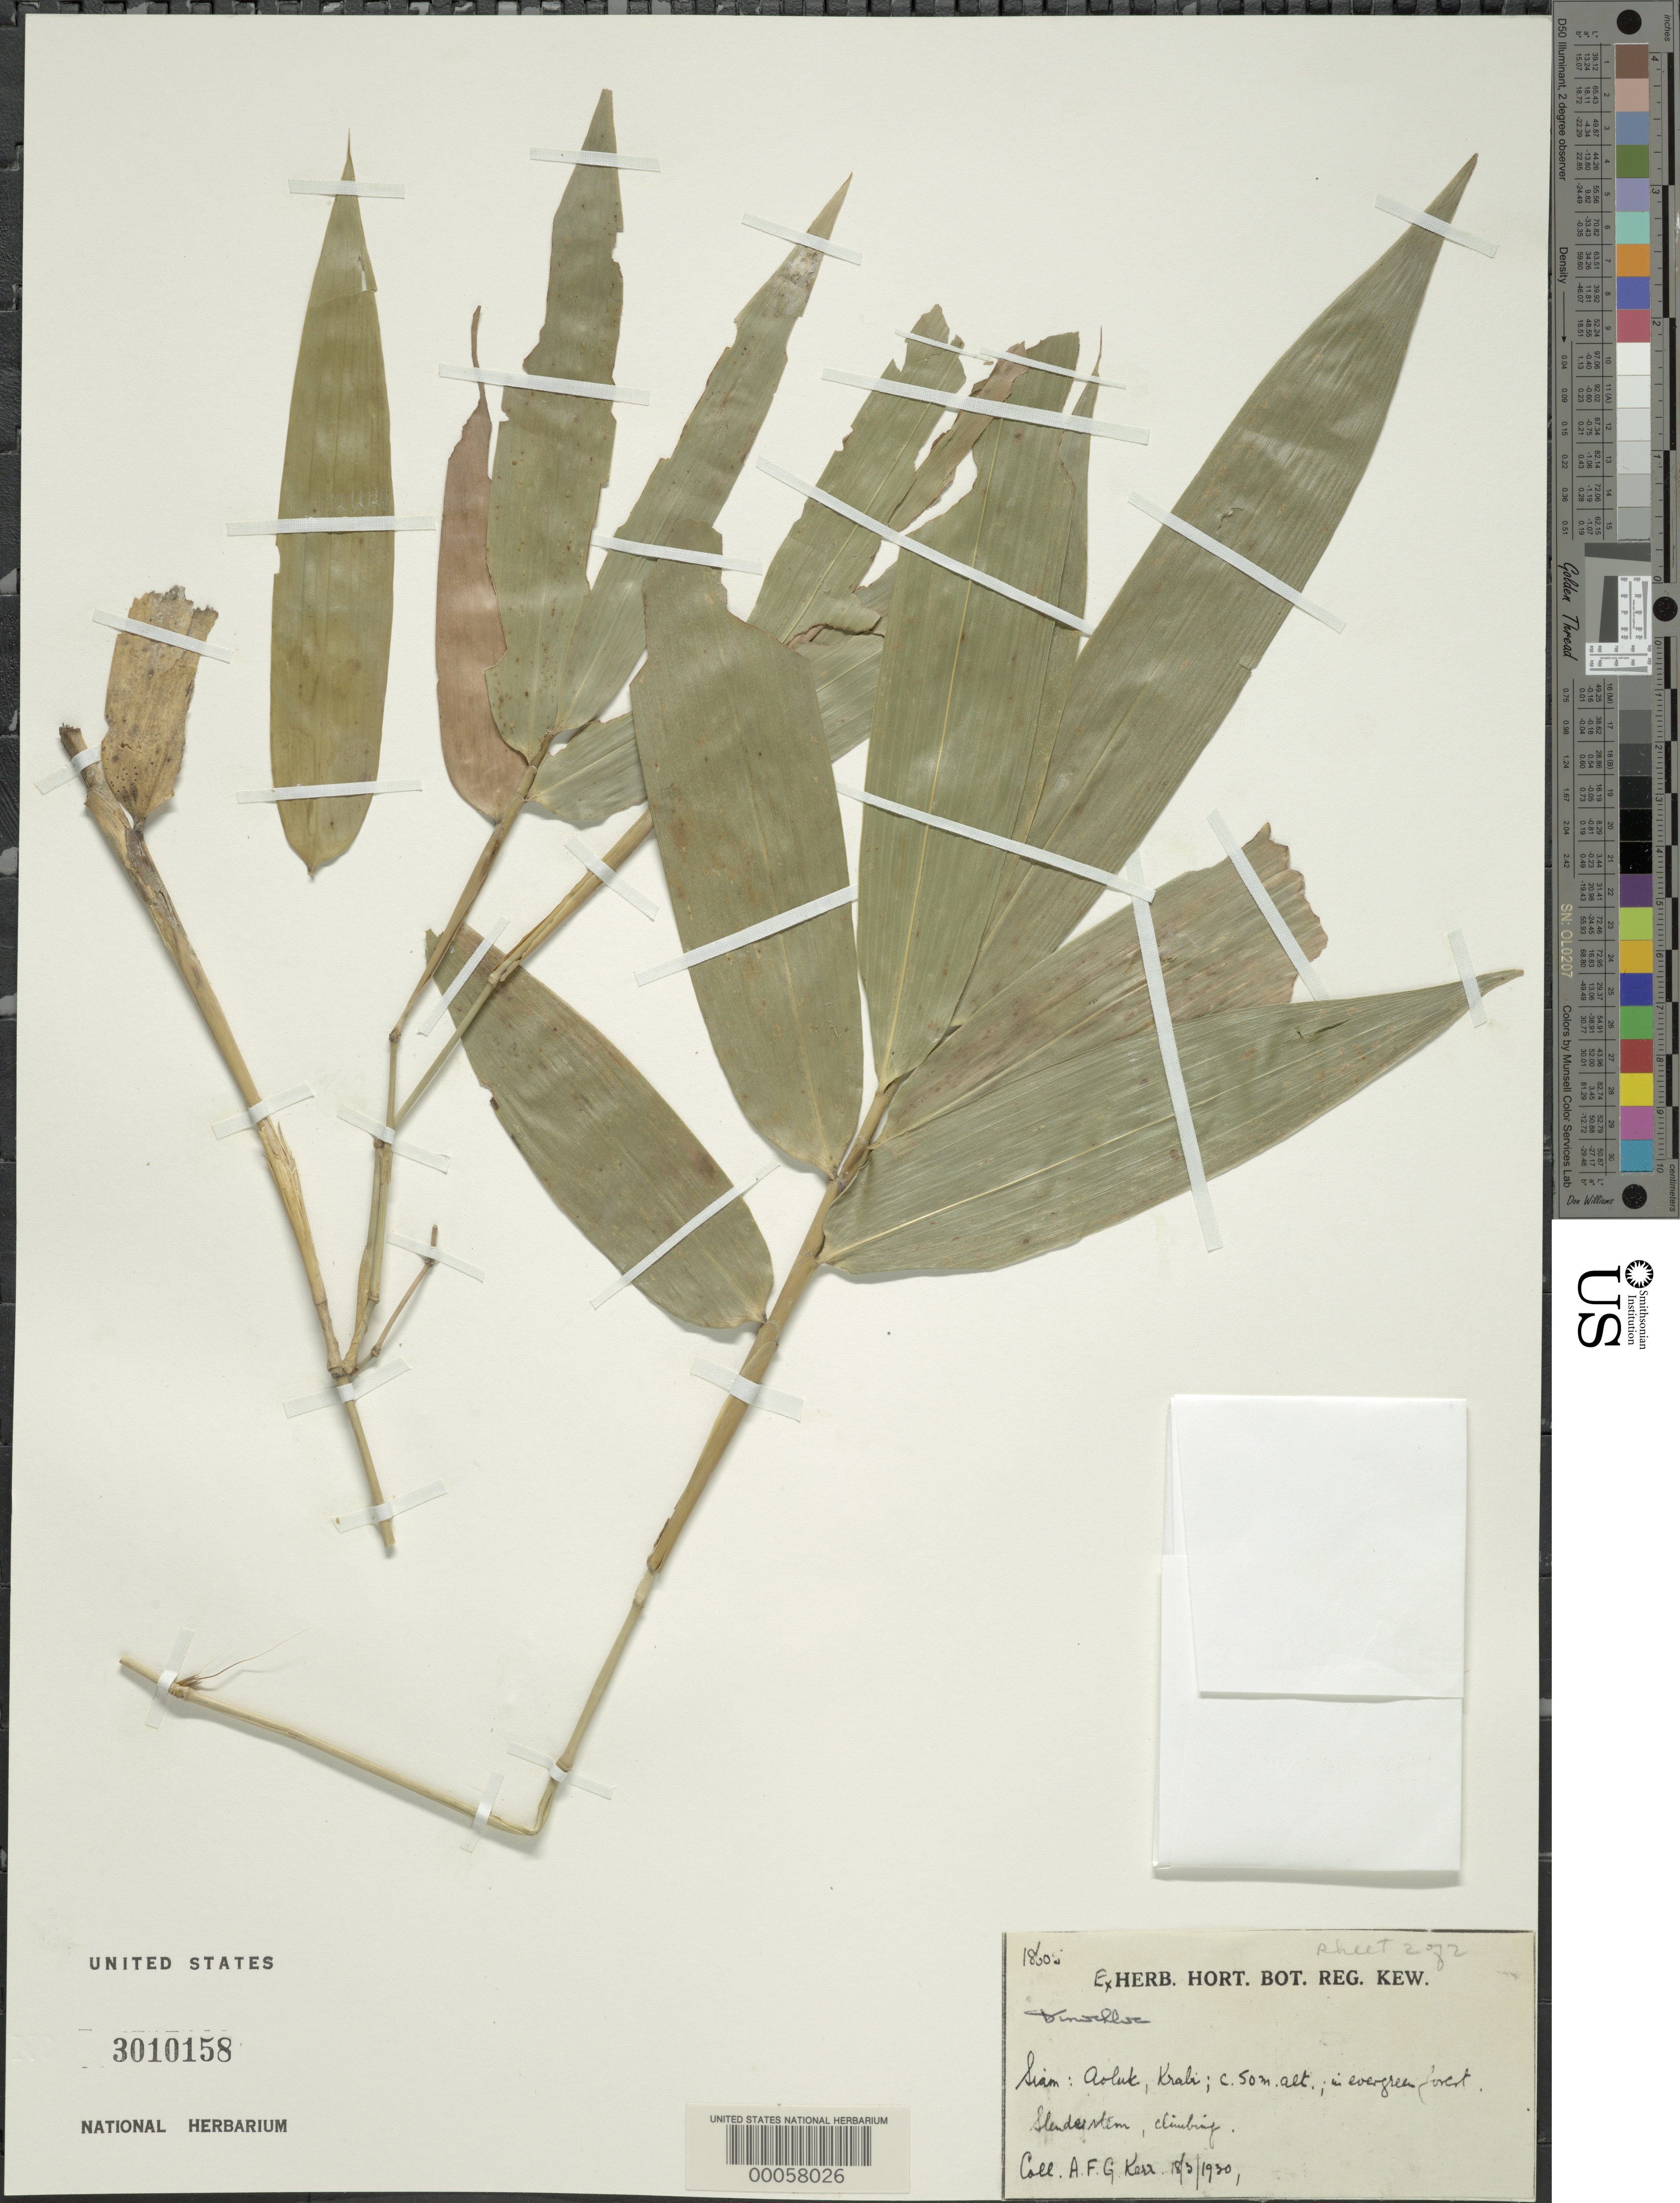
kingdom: Plantae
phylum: Tracheophyta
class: Liliopsida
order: Poales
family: Poaceae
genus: Dinochloa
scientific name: Dinochloa sp.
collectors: A. F. G. Kerr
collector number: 18605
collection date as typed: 18 Mar 1930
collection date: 1930-03-18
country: Thailand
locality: Aoluk, krali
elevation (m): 50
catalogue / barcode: US 3010158